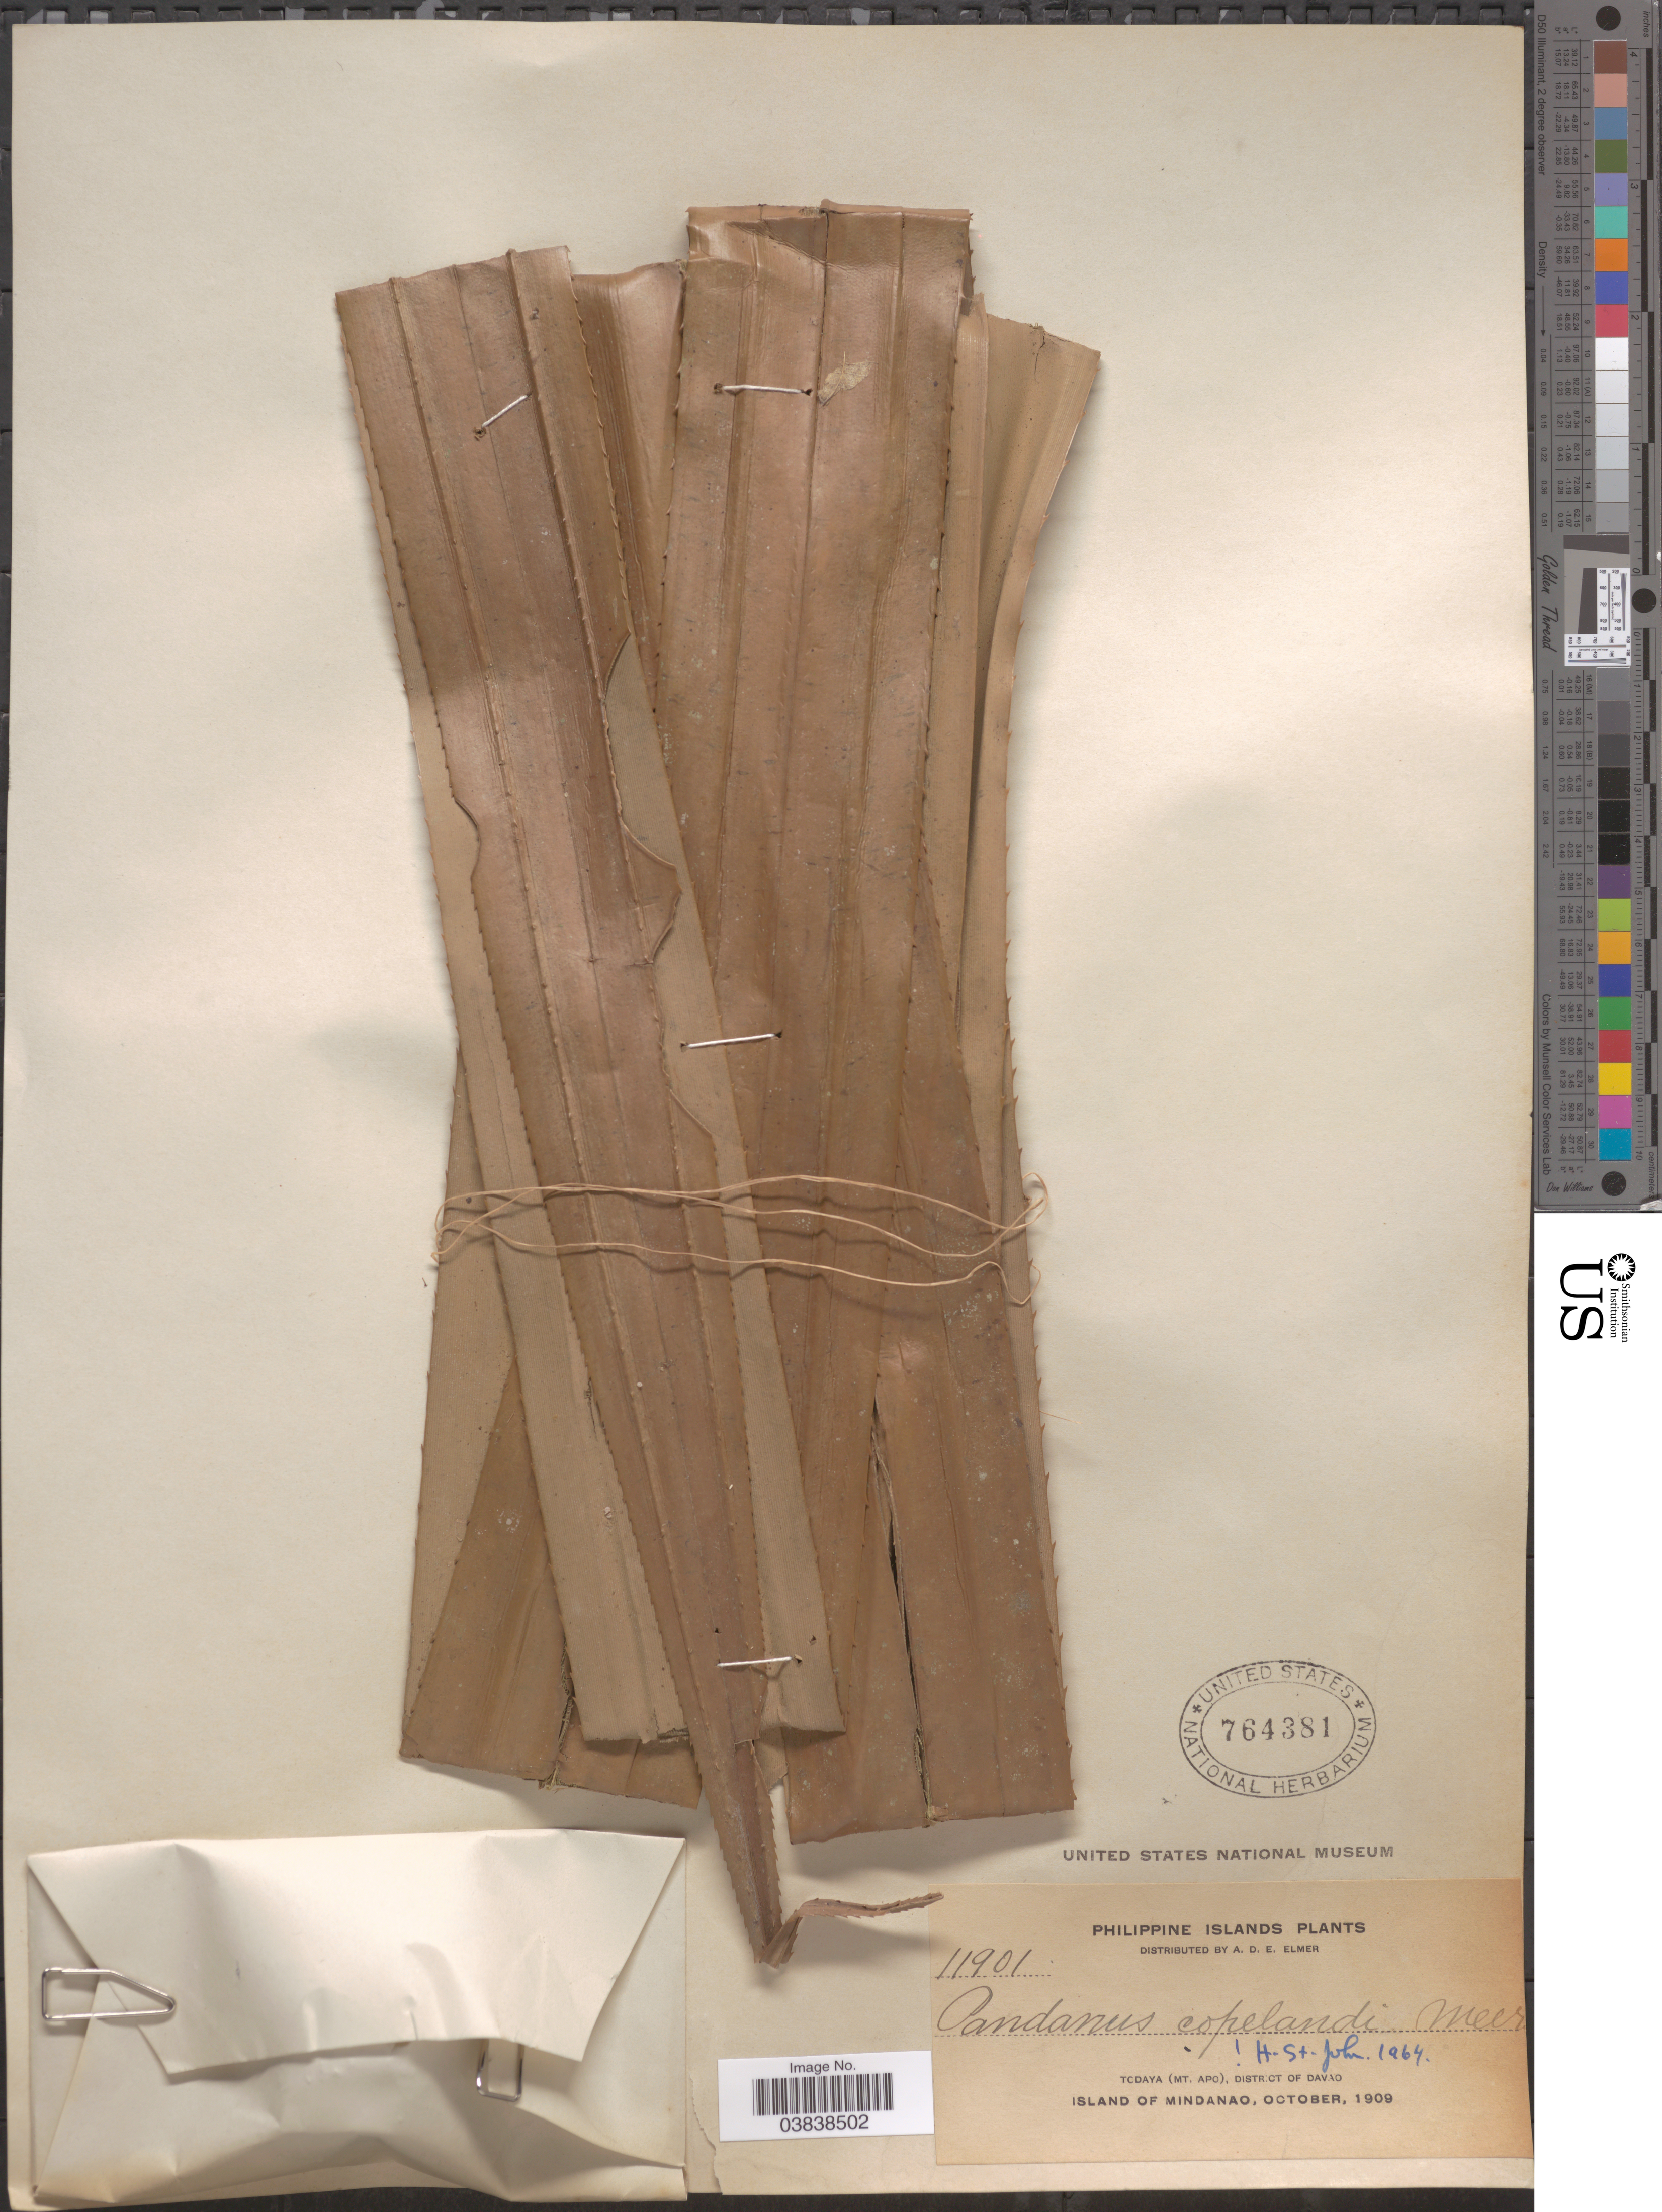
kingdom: Plantae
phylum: Tracheophyta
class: Liliopsida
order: Pandanales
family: Pandanaceae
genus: Pandanus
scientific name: Pandanus copelandii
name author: Merr.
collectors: A. D. E. Elmer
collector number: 11901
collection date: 1909-10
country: Philippines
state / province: Davao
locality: Todaya (Mt. Apo), District of Davao. Island of Mindanao.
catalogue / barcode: US 764381